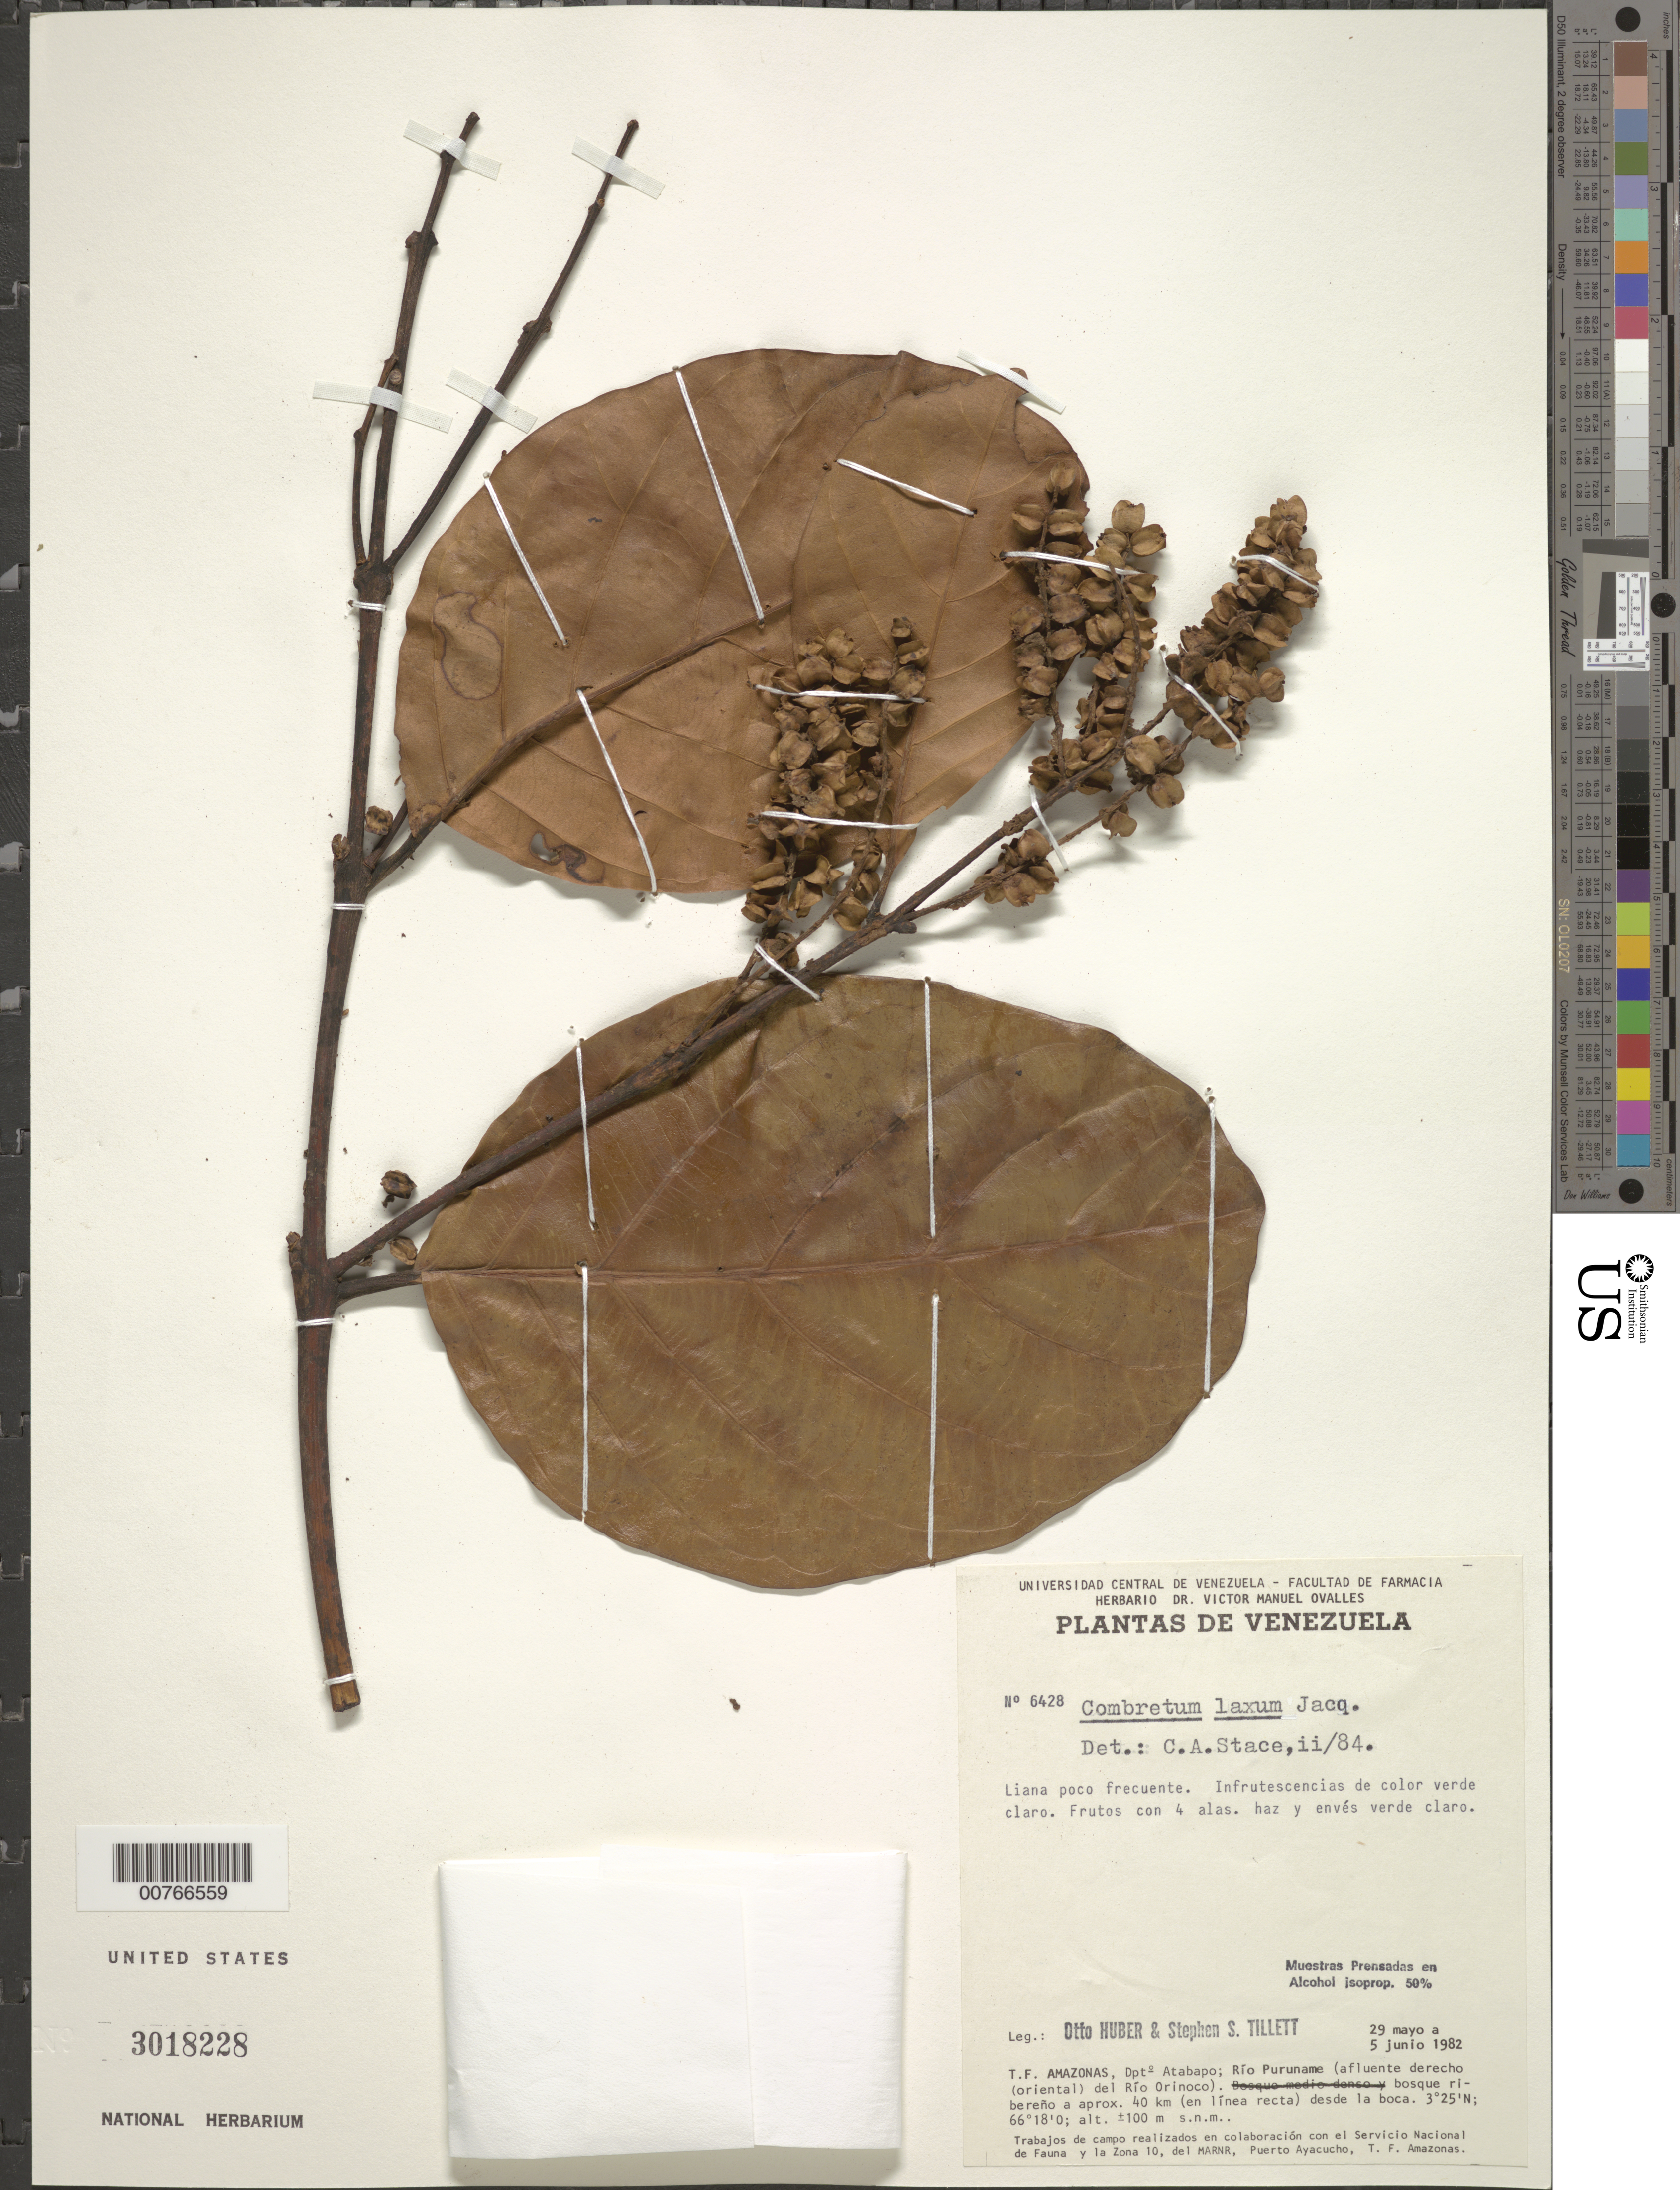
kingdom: Plantae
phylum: Tracheophyta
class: Magnoliopsida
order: Myrtales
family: Combretaceae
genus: Combretum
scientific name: Combretum laxum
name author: Jacq.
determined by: Stace, C. A.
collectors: O. Huber & S. S. Tillett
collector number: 6428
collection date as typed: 29-May-82 to 5-Jun-82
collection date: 1982-05-29/1982-06-05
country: Venezuela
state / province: Amazonas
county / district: Atabapo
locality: Río Puruname, aprox 40 km (en linea recta) desde la boca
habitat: Bosque ribereño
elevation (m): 100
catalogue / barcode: US 3018228